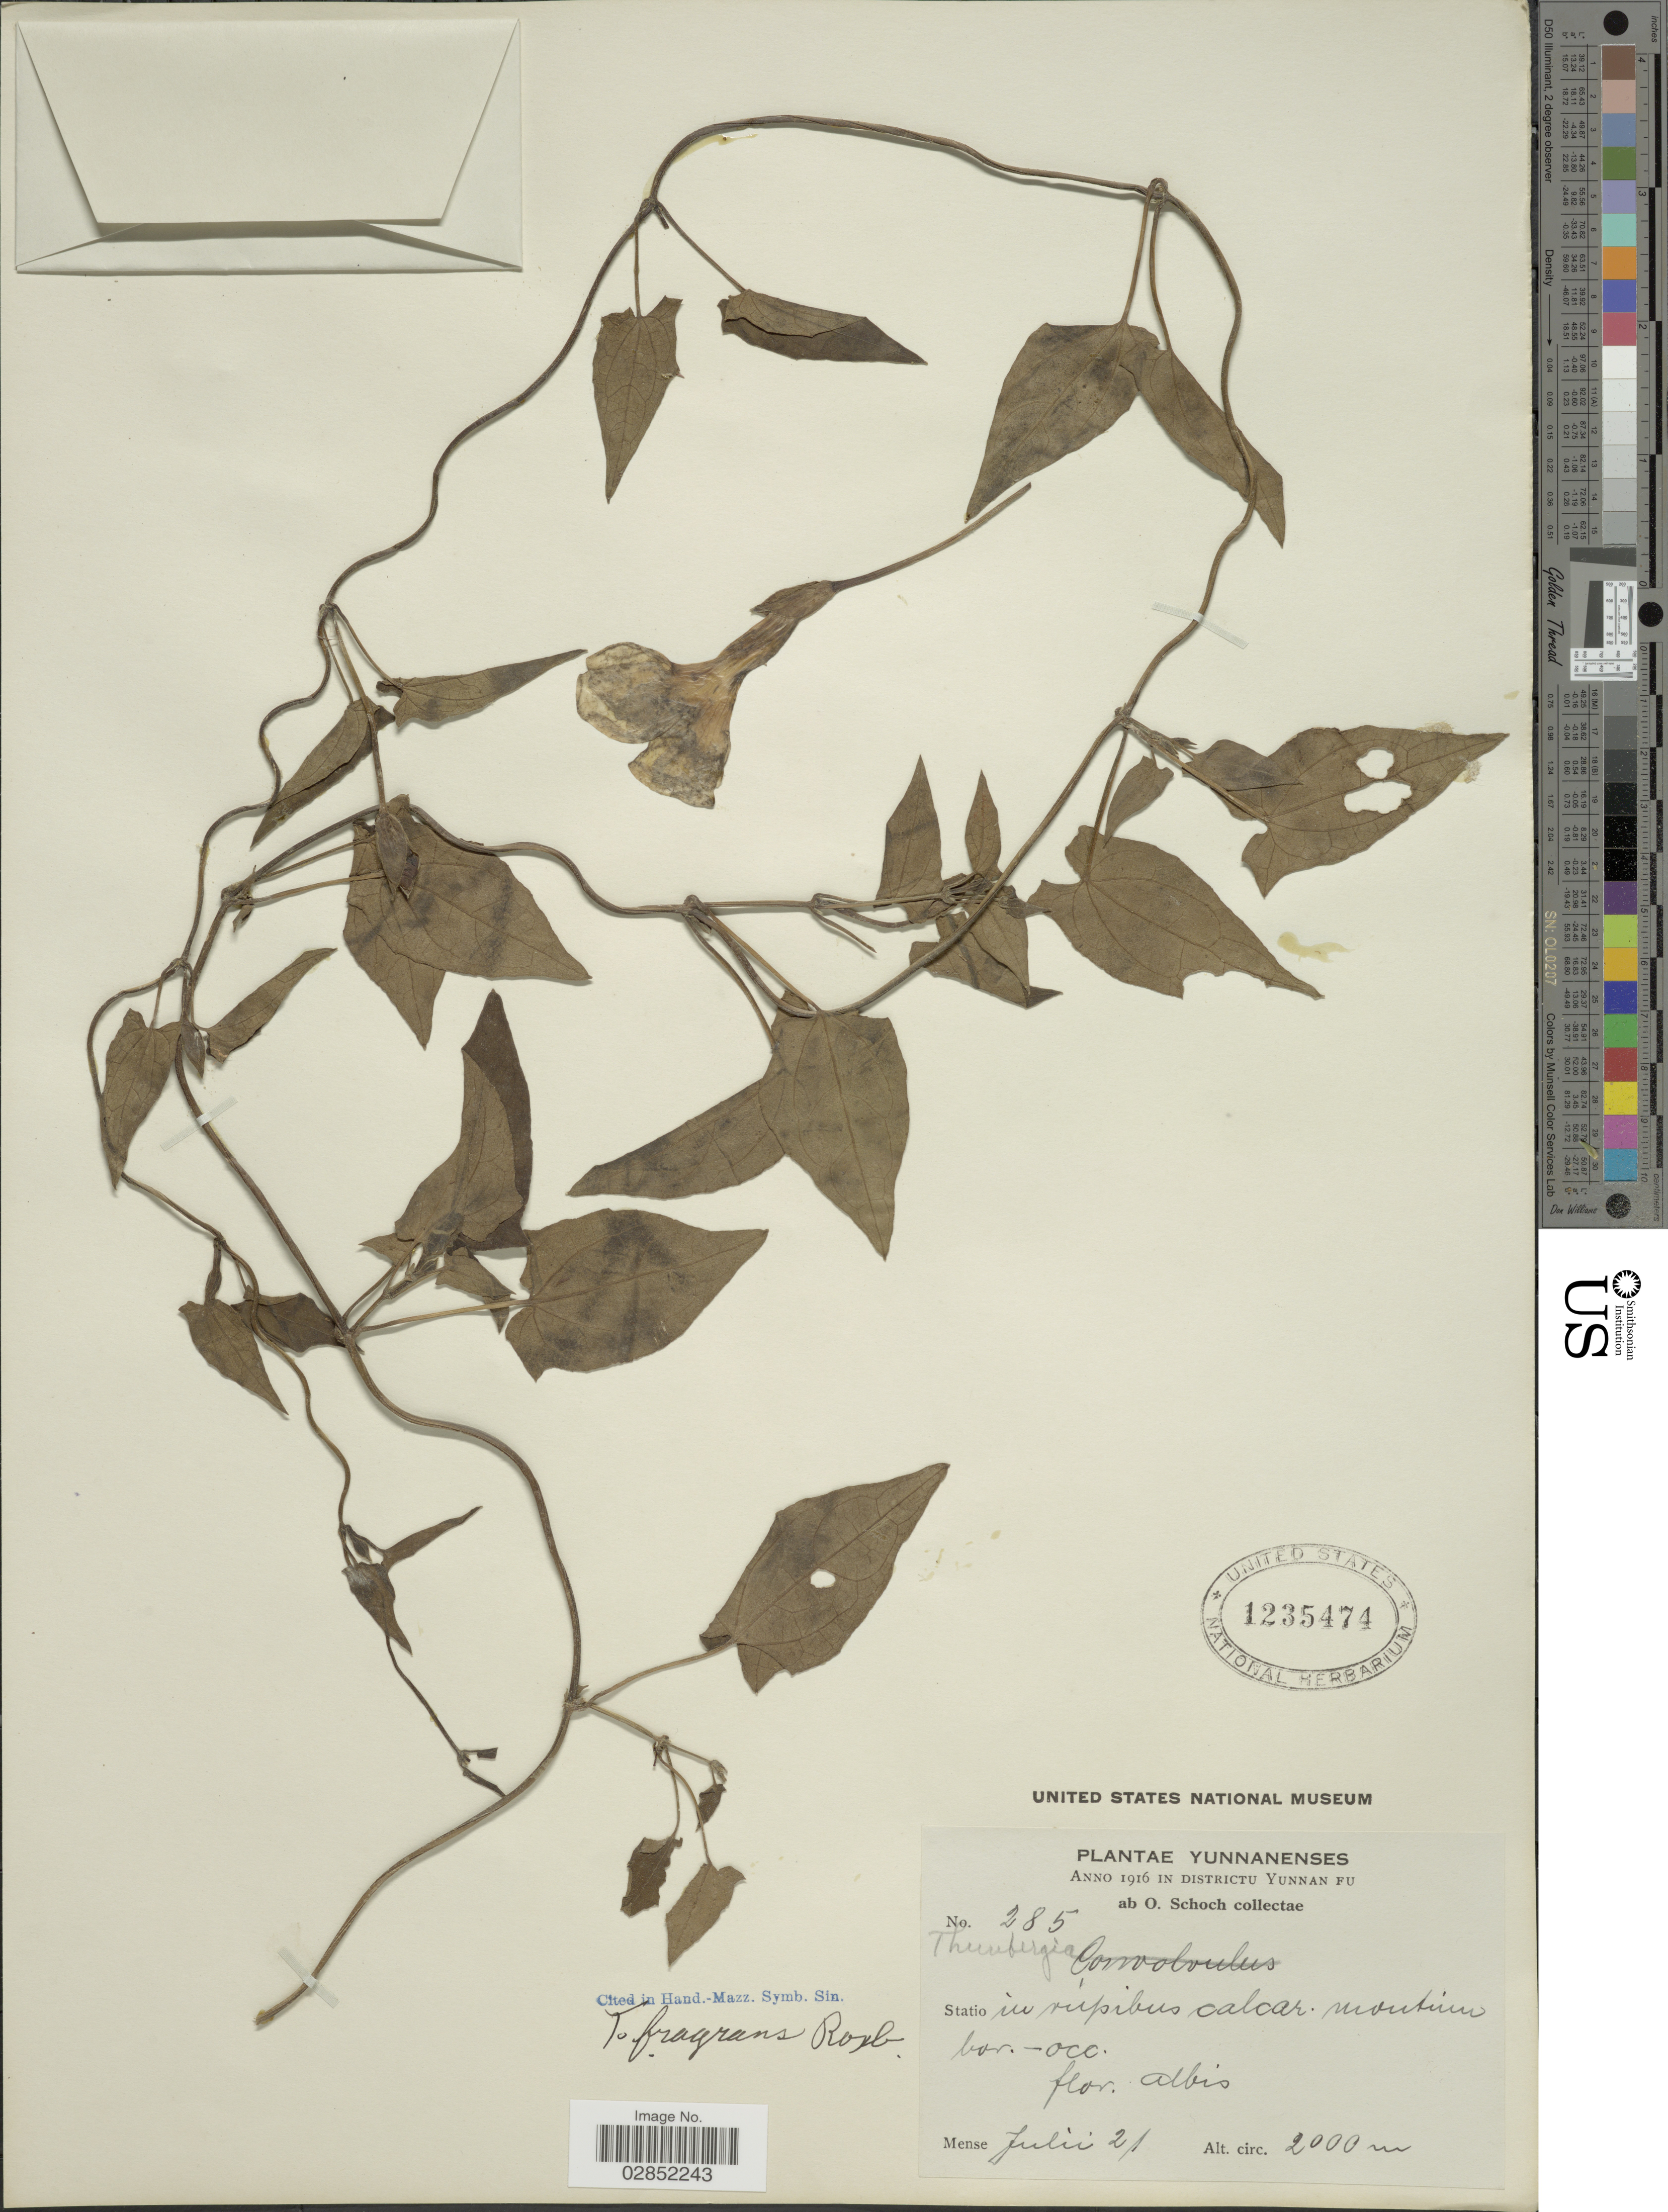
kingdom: Plantae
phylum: Tracheophyta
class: Magnoliopsida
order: Lamiales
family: Acanthaceae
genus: Thunbergia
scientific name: Thunbergia fragrans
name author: Roxb.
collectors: O. Schoch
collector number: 285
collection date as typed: Transcribed d/m/y: /7/21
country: China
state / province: Yunnan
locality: In districtu Yunnan Fu.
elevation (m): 2000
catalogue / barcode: US 1235474